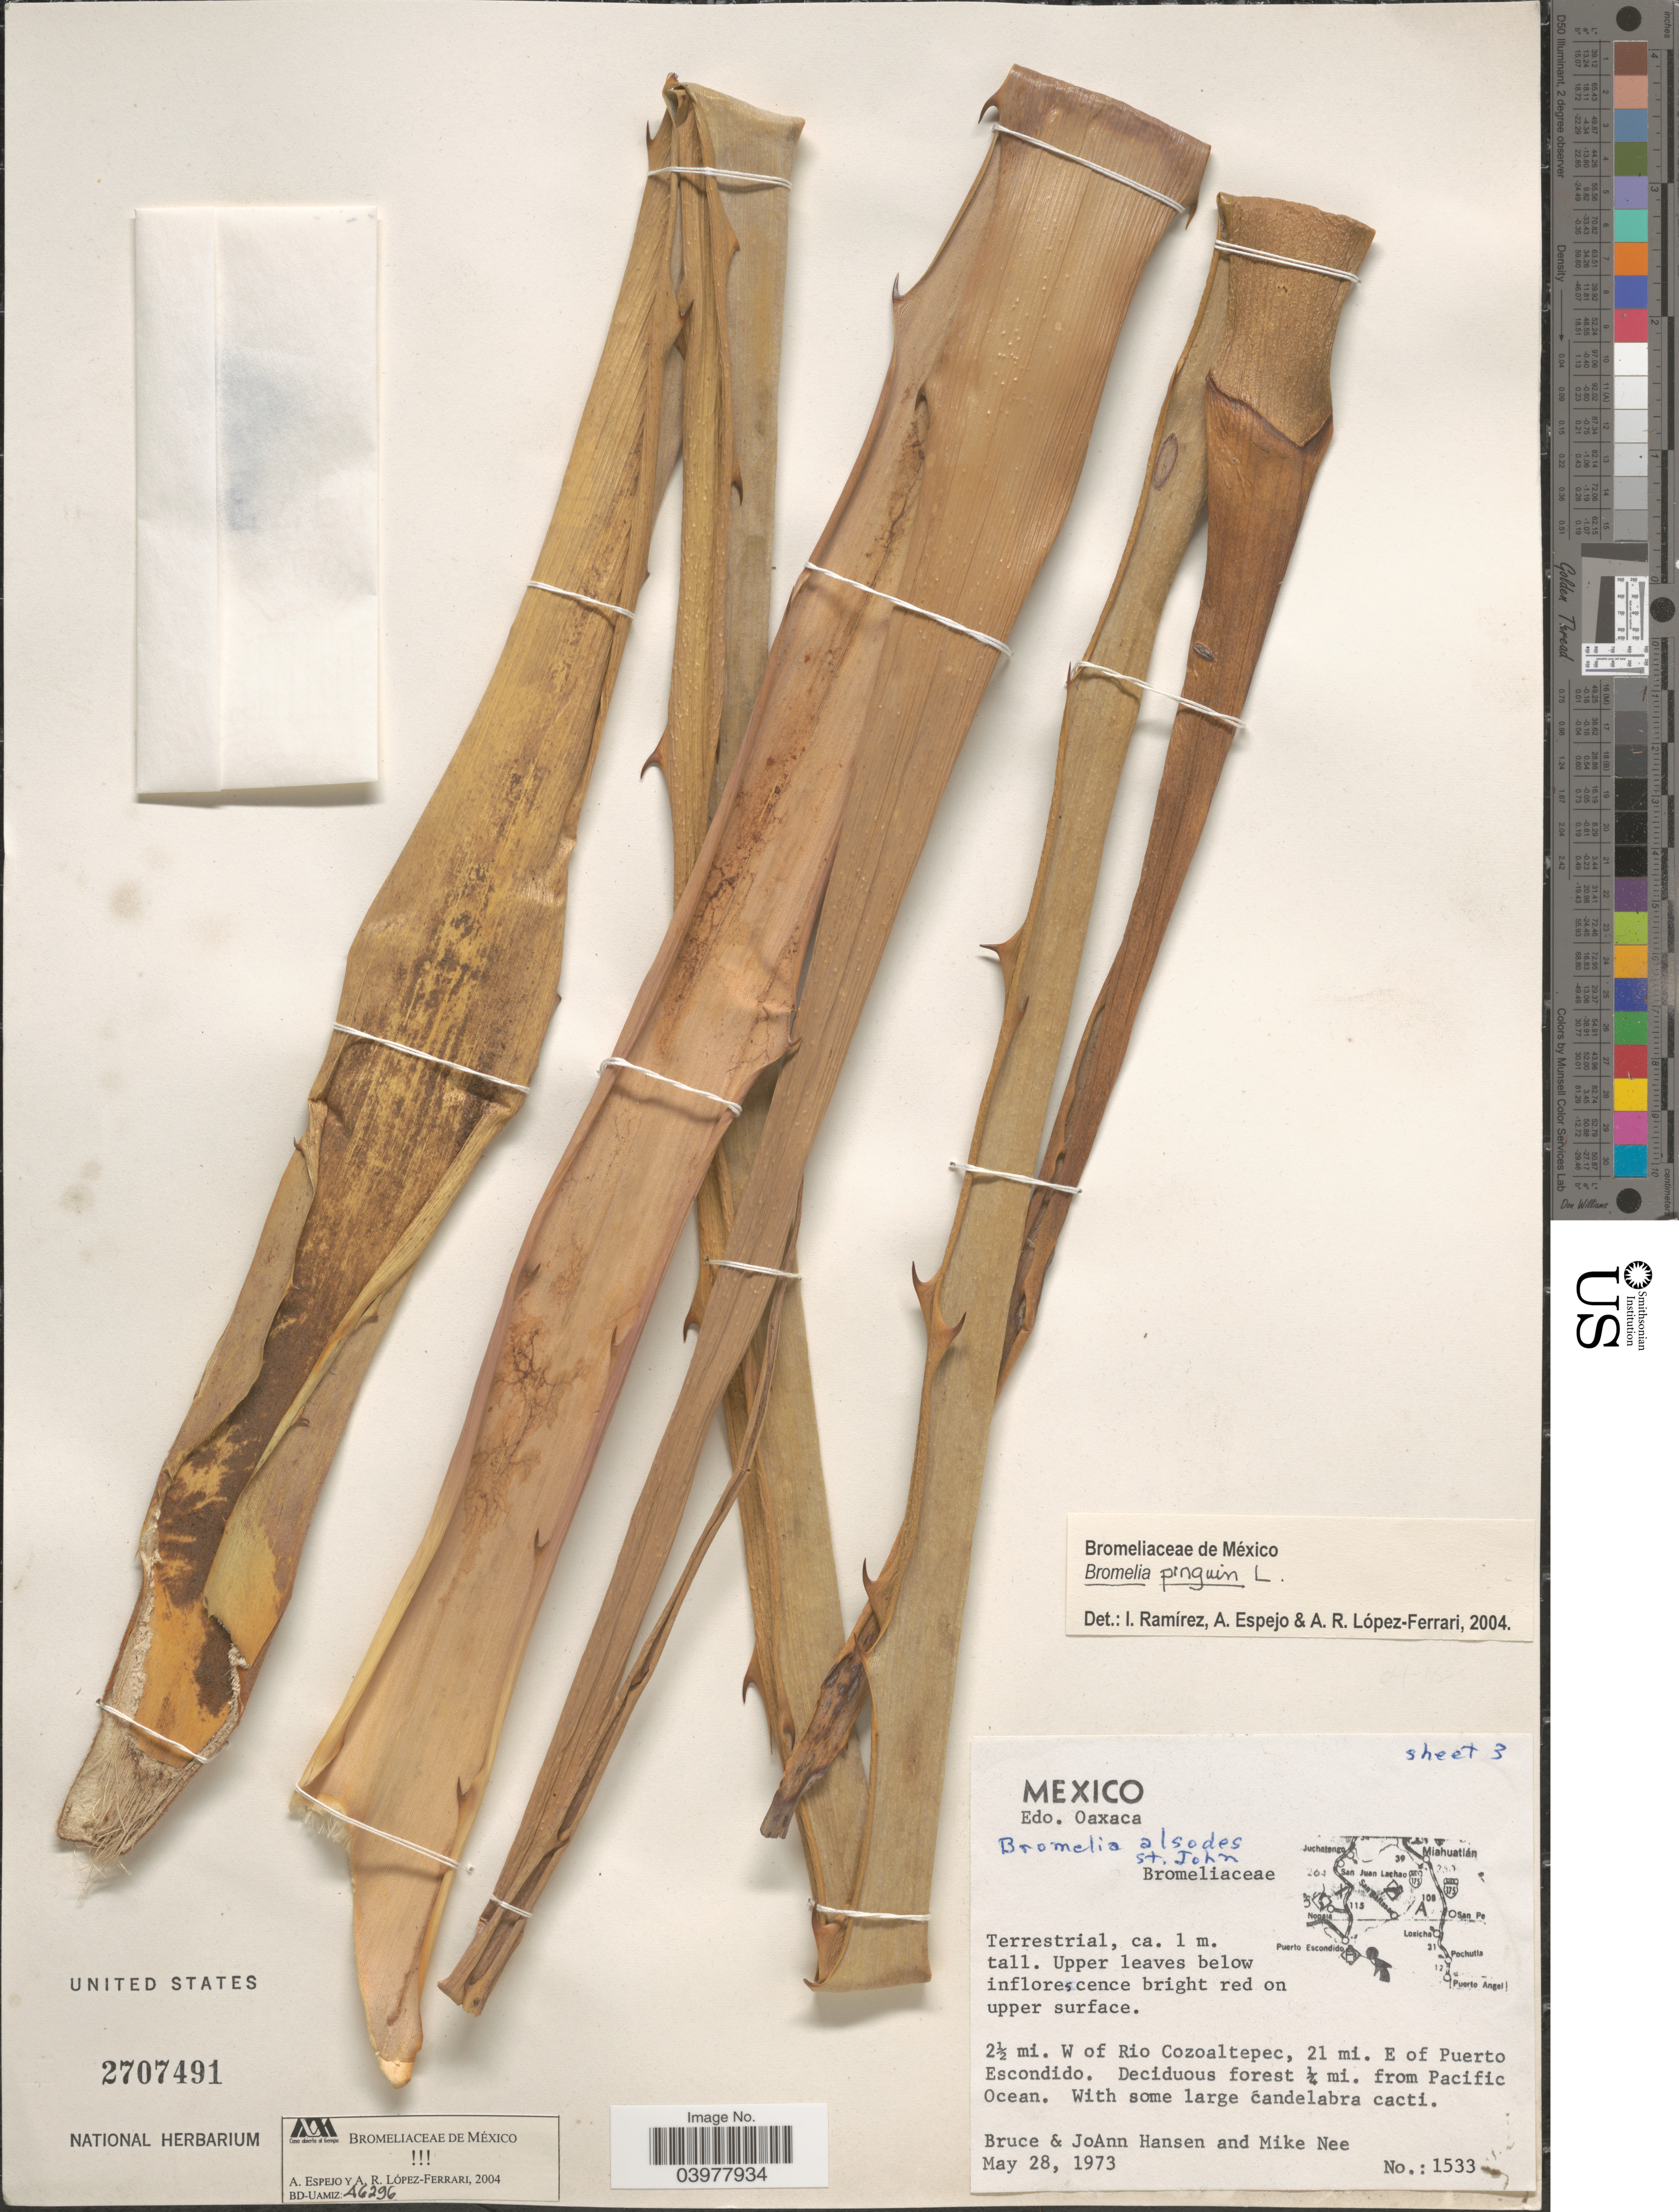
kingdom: Plantae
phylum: Tracheophyta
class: Liliopsida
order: Poales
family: Bromeliaceae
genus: Bromelia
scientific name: Bromelia pinguin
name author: L.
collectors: B. Hansen, J. Hansen & M. Nee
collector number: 1533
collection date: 1973-05-28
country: Mexico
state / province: Oaxaca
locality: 2½ mi. W of Rio Cozoaltepec, 21 mi. E of Puerto Escondido. Deciduous forest ¼ mi. from Pacific Ocean.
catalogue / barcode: US 2707491